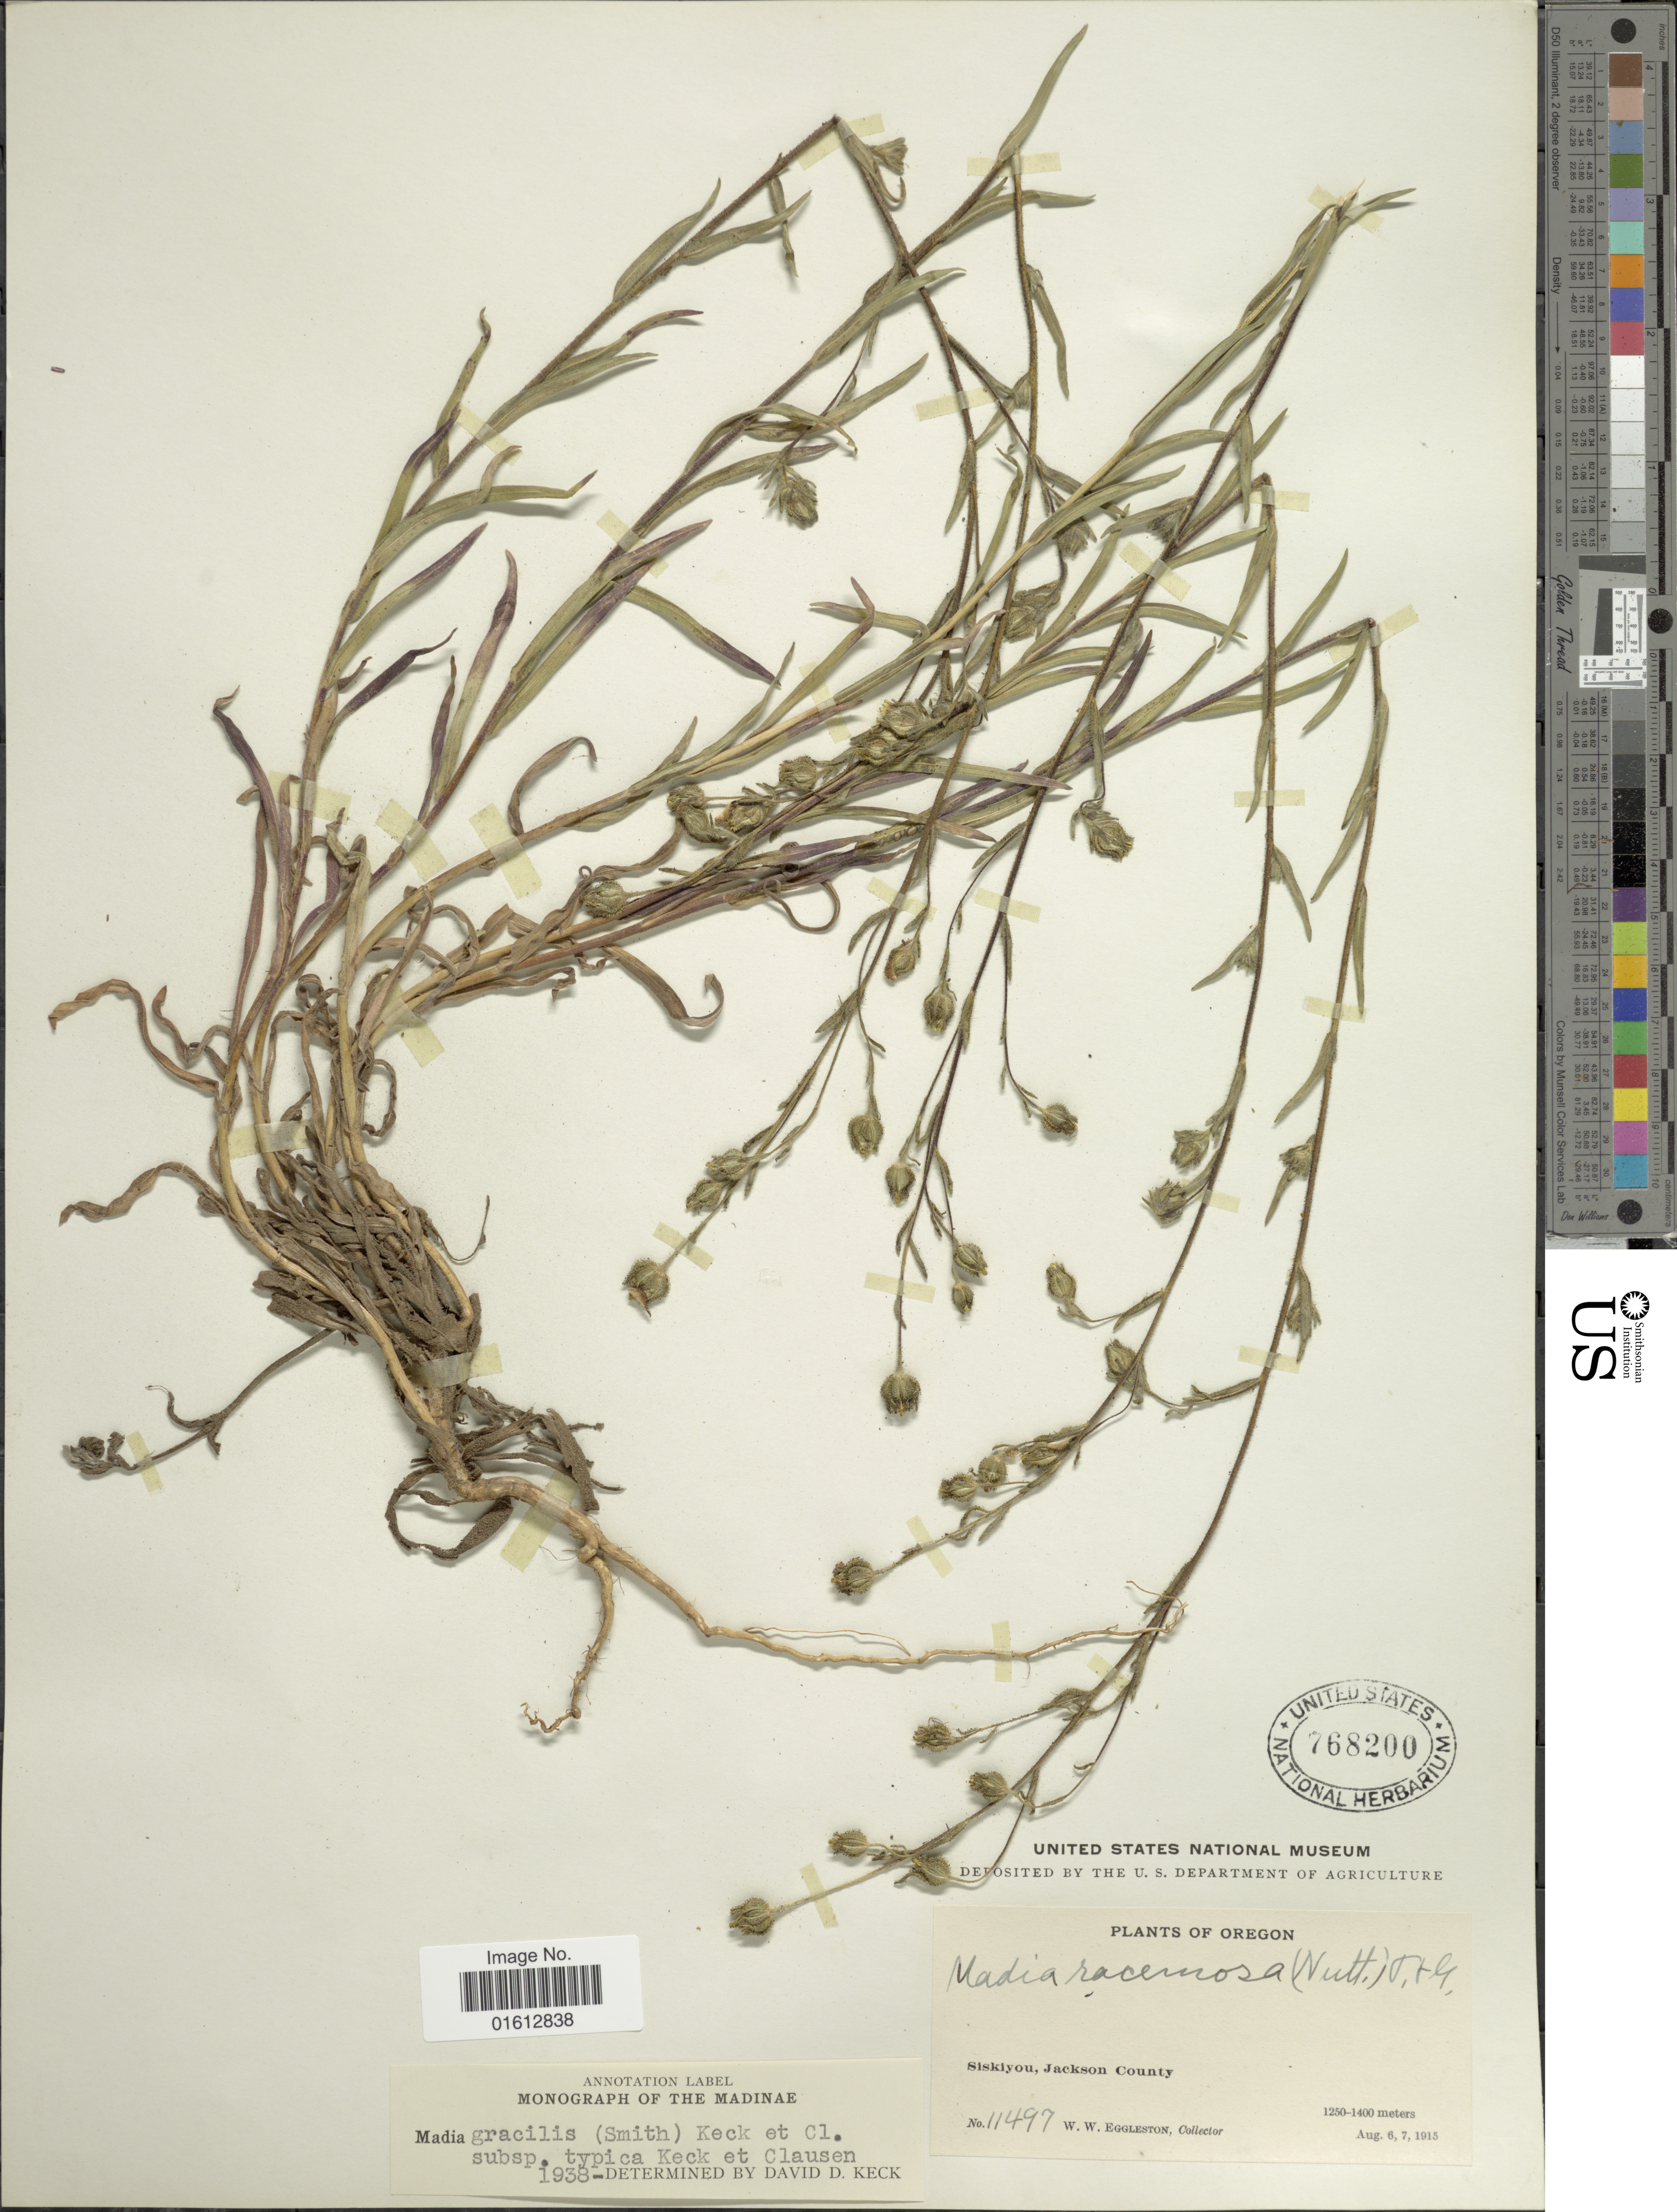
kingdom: Plantae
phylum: Tracheophyta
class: Magnoliopsida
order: Asterales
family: Asteraceae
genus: Madia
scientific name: Madia gracilis subsp. gracilis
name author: (Sm.) D.D. Keck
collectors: W. W. Eggleston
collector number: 11497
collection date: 1915-08-06/1915-08-07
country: United States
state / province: Oregon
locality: Oregon, Siskiyou, Jackson County.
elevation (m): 1250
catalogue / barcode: US 768200